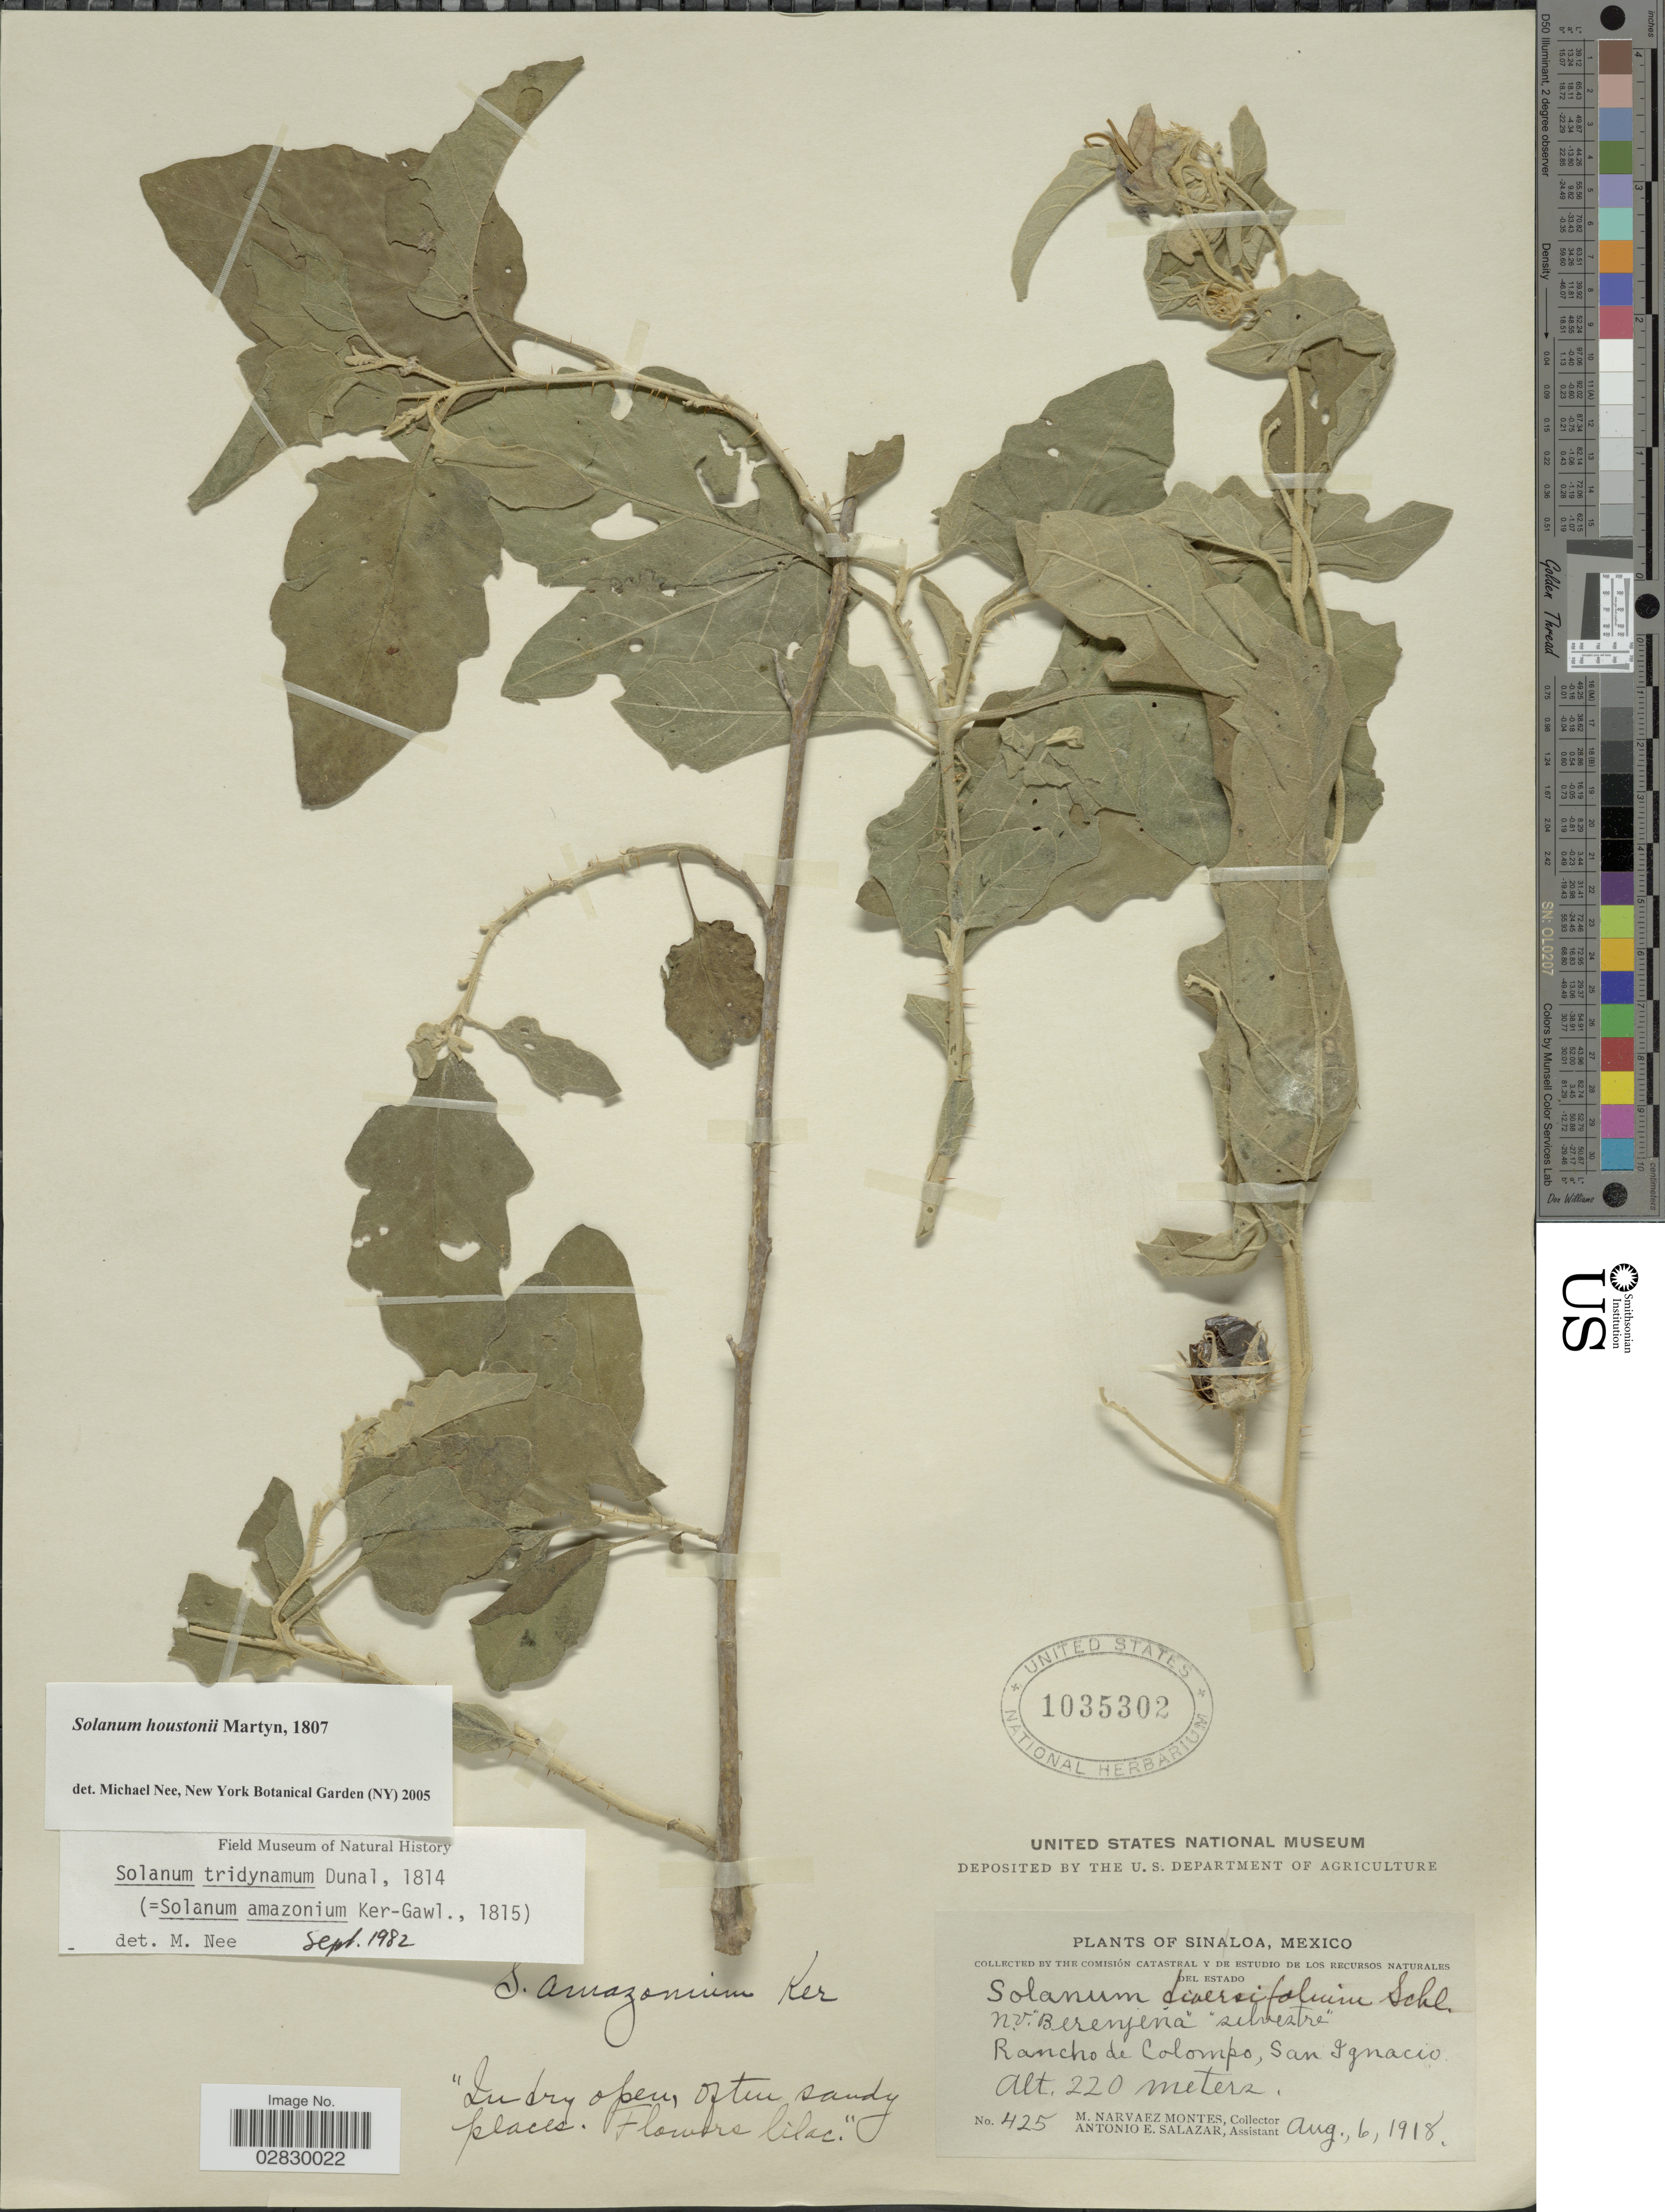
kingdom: Plantae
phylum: Tracheophyta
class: Magnoliopsida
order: Solanales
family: Solanaceae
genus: Solanum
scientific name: Solanum houstonii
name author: Dunal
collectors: M. Narvaez-Montes & A. E. Salazar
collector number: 425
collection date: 1918-08-06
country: Mexico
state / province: Sinaloa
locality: Rancho de Colompo, San Ignacio.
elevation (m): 220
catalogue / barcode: US 1035302